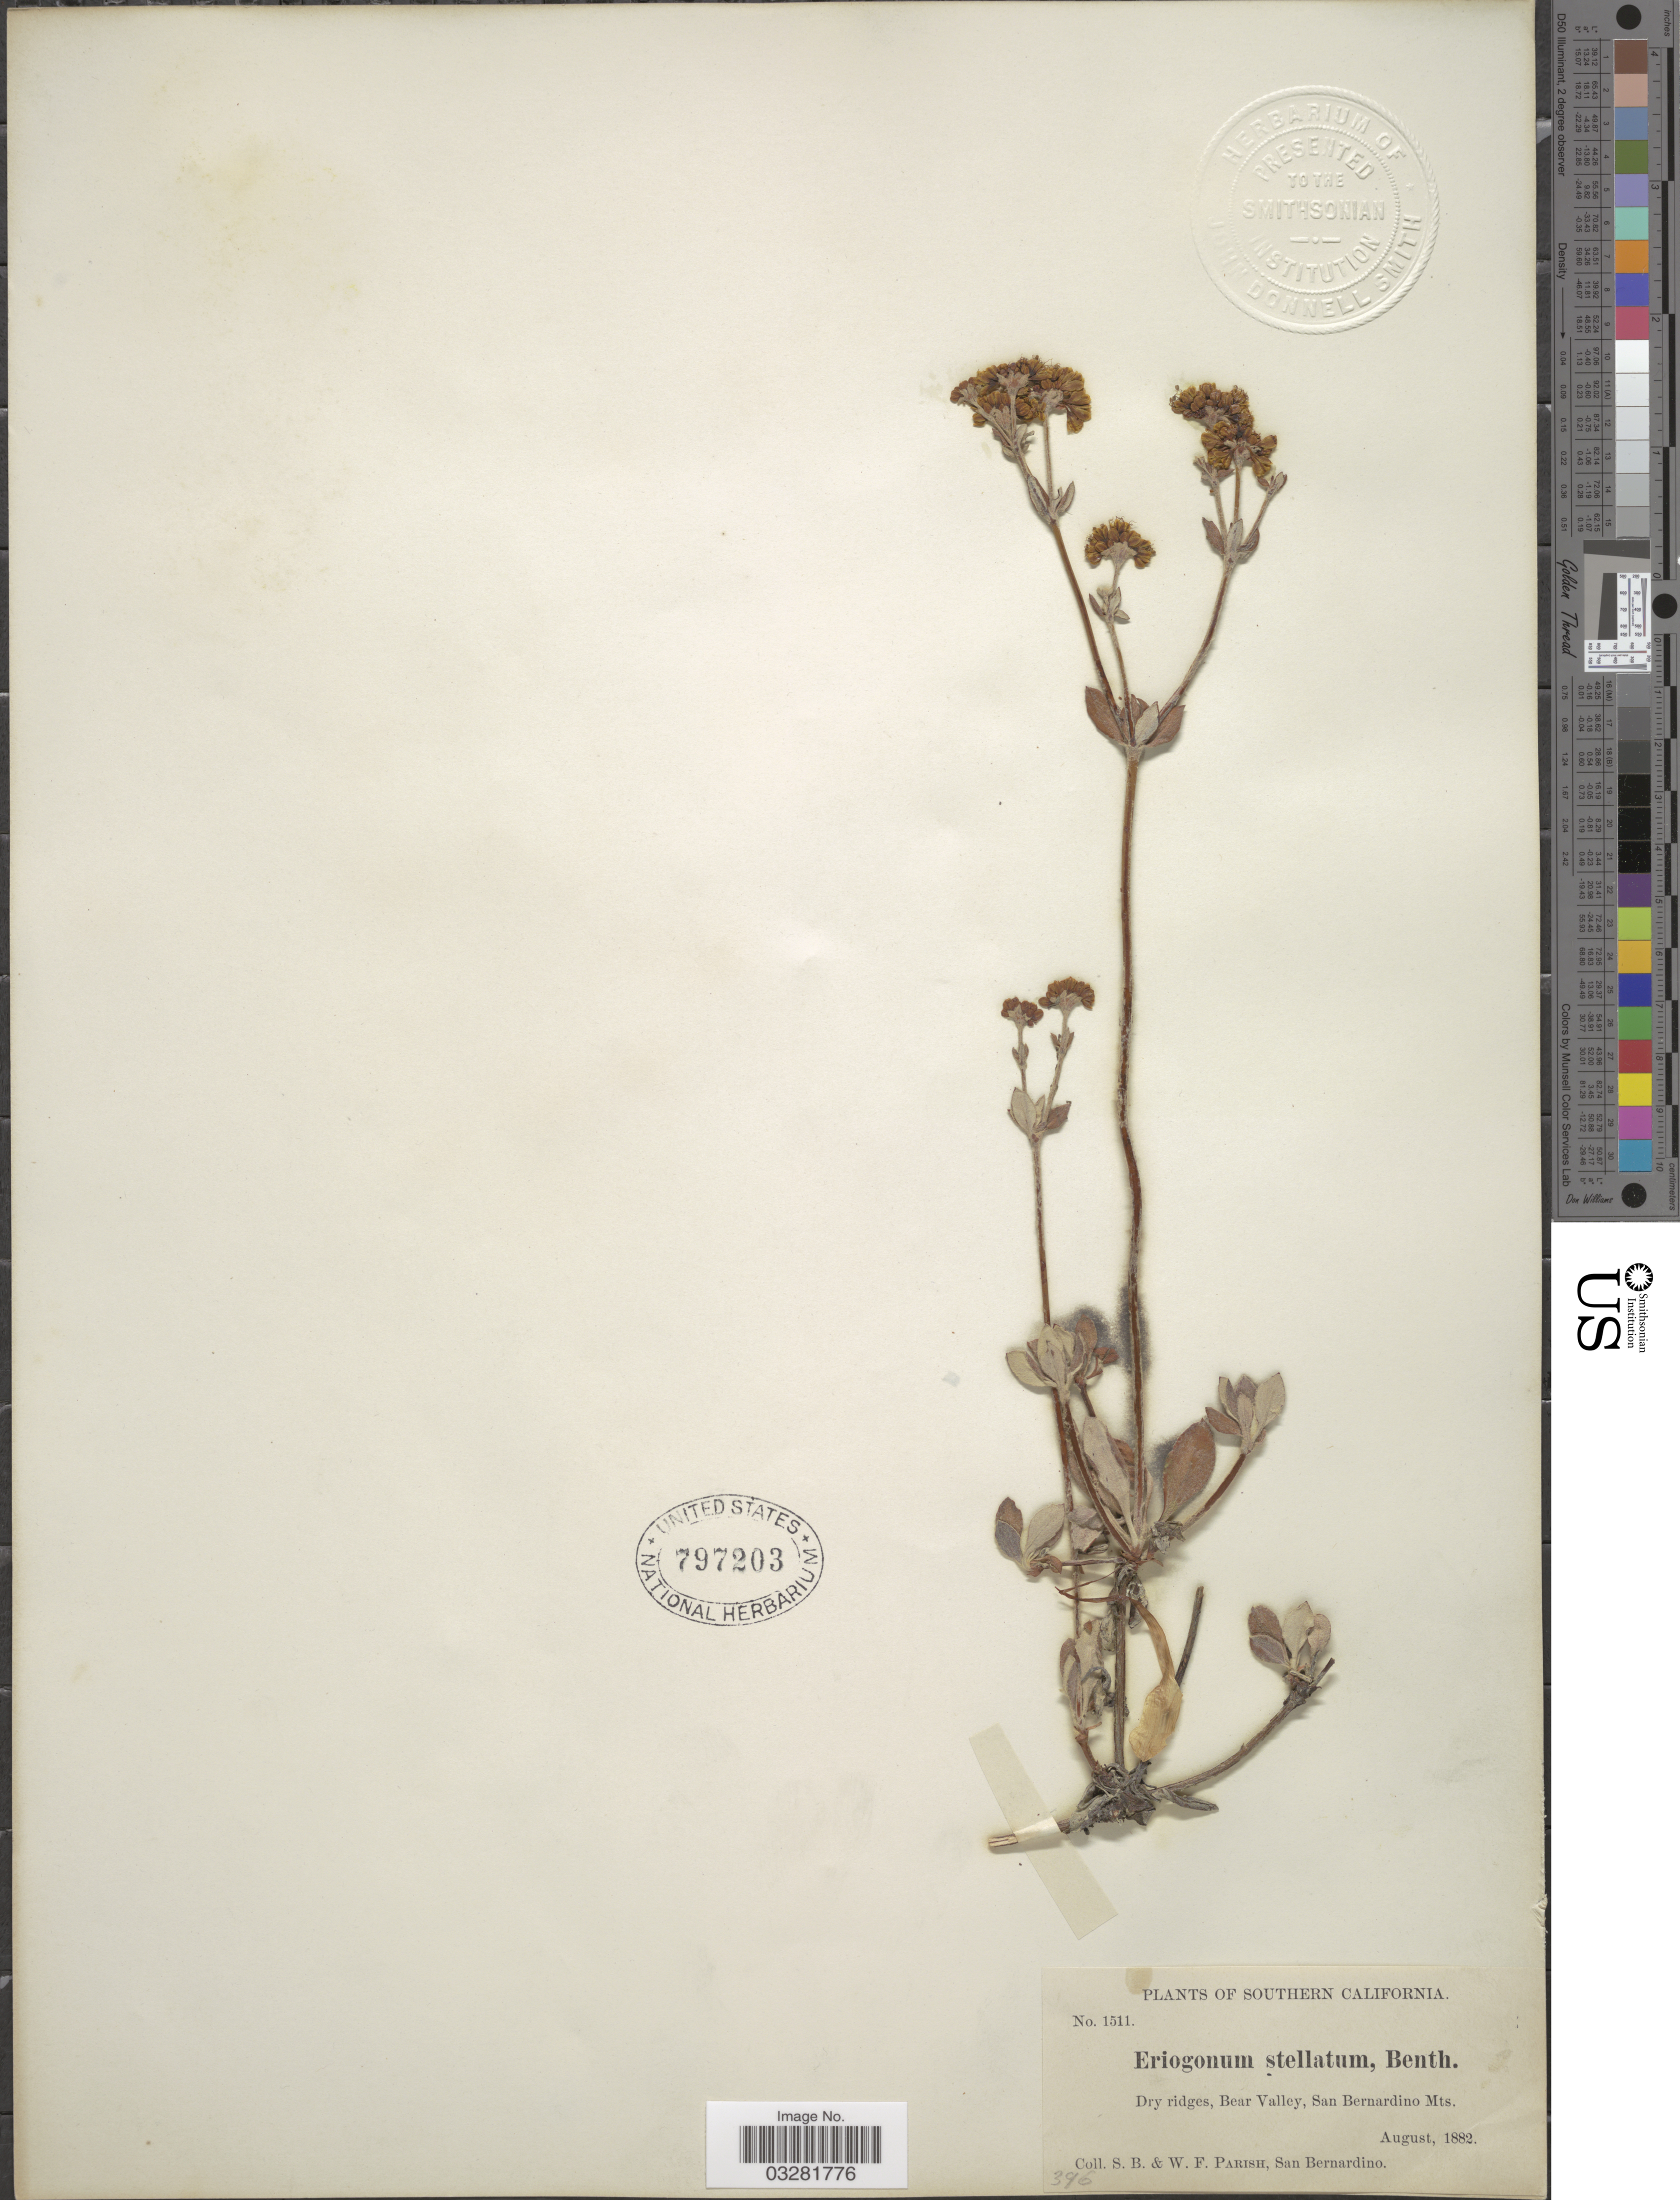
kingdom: Plantae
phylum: Tracheophyta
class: Magnoliopsida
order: Caryophyllales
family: Polygonaceae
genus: Eriogonum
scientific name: Eriogonum umbellatum var. stellatum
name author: (Benth.) M.E. Jones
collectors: S. B. Parish & W. F. Parish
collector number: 1511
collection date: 1882-08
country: United States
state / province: California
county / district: San Bernardino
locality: Southern California. Bear Valley, San Bernardino Mts.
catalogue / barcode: US 797203